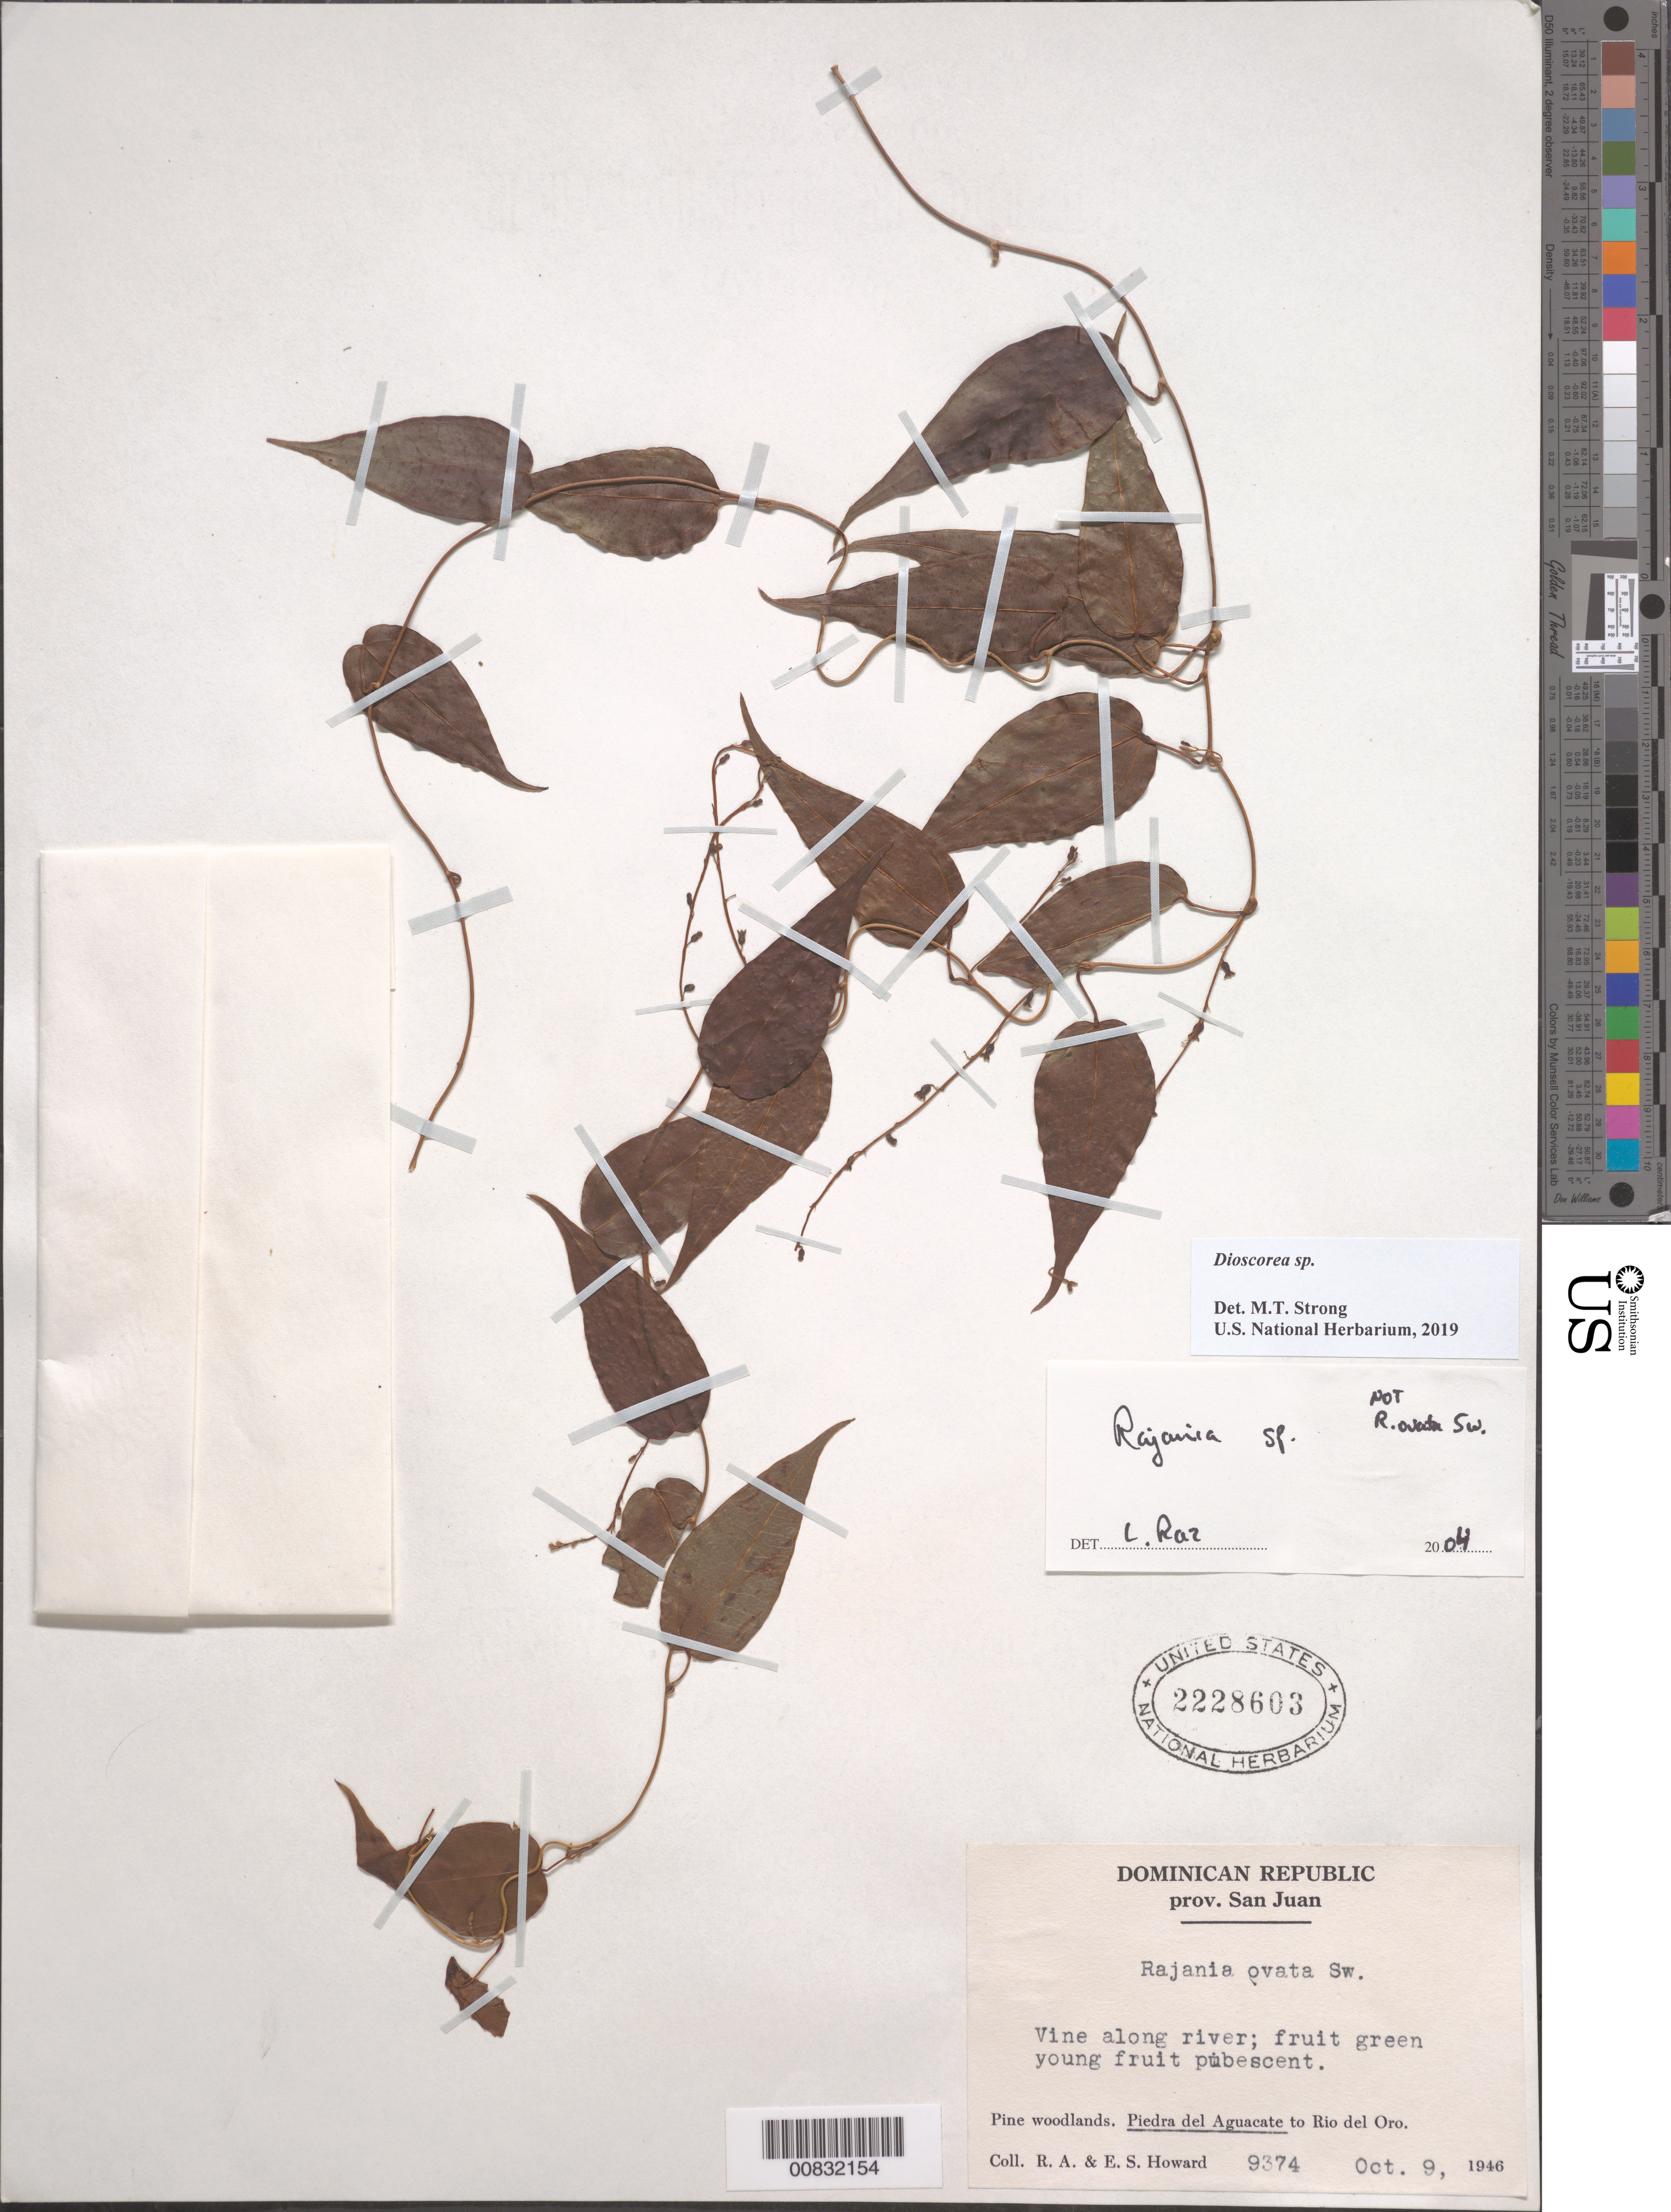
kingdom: Plantae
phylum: Tracheophyta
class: Liliopsida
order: Dioscoreales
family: Dioscoreaceae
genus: Dioscorea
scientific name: Dioscorea sp.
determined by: Strong, M. T., (US), Smithsonian Institution - National Museum of Natural History (UNITED STATES)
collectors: R. A. Howard & E. S. Howard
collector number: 9374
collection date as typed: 09 Oct 1946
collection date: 1946-10-09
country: Dominican Republic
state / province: San Juan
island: Hispaniola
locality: Piedra del Aguacate to Río del Oro. Along river.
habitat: Pine woodlands.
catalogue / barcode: US 2228603